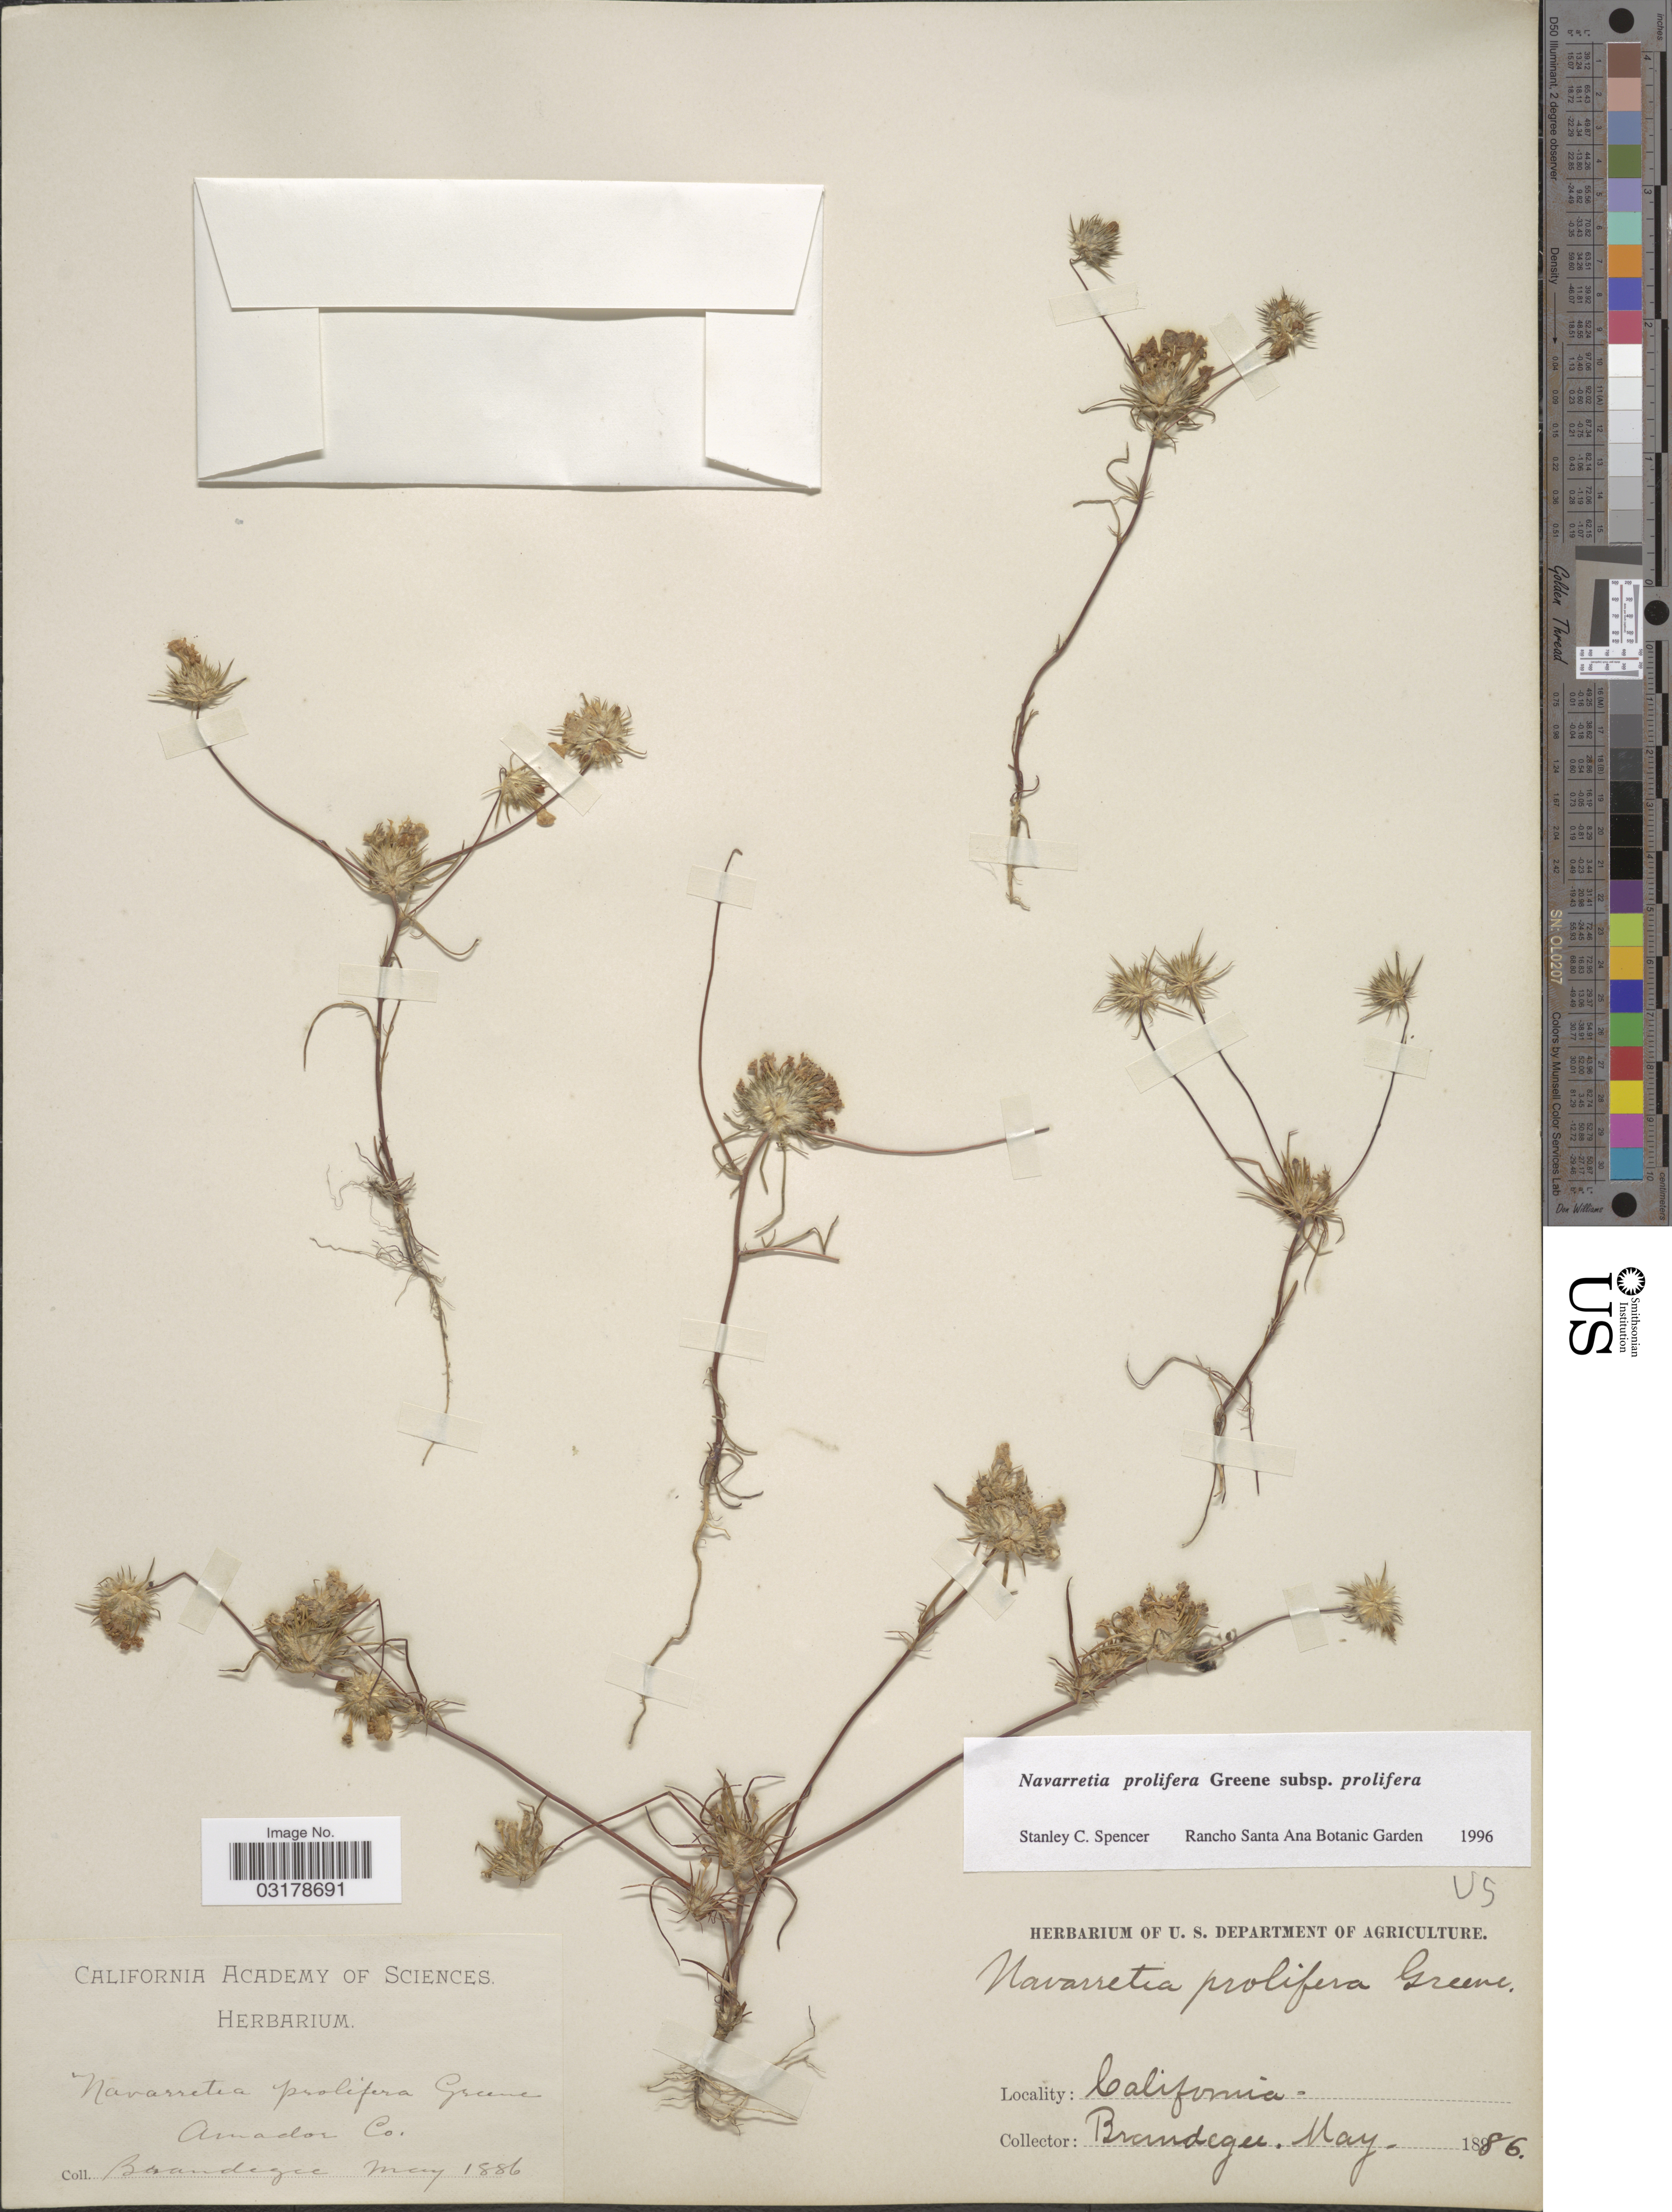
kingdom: Plantae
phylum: Tracheophyta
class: Magnoliopsida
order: Ericales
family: Polemoniaceae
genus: Navarretia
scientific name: Navarretia prolifera subsp. prolifera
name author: Greene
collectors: -- Brandegee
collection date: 1886-05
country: United States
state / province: California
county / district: Amador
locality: Amador Co.